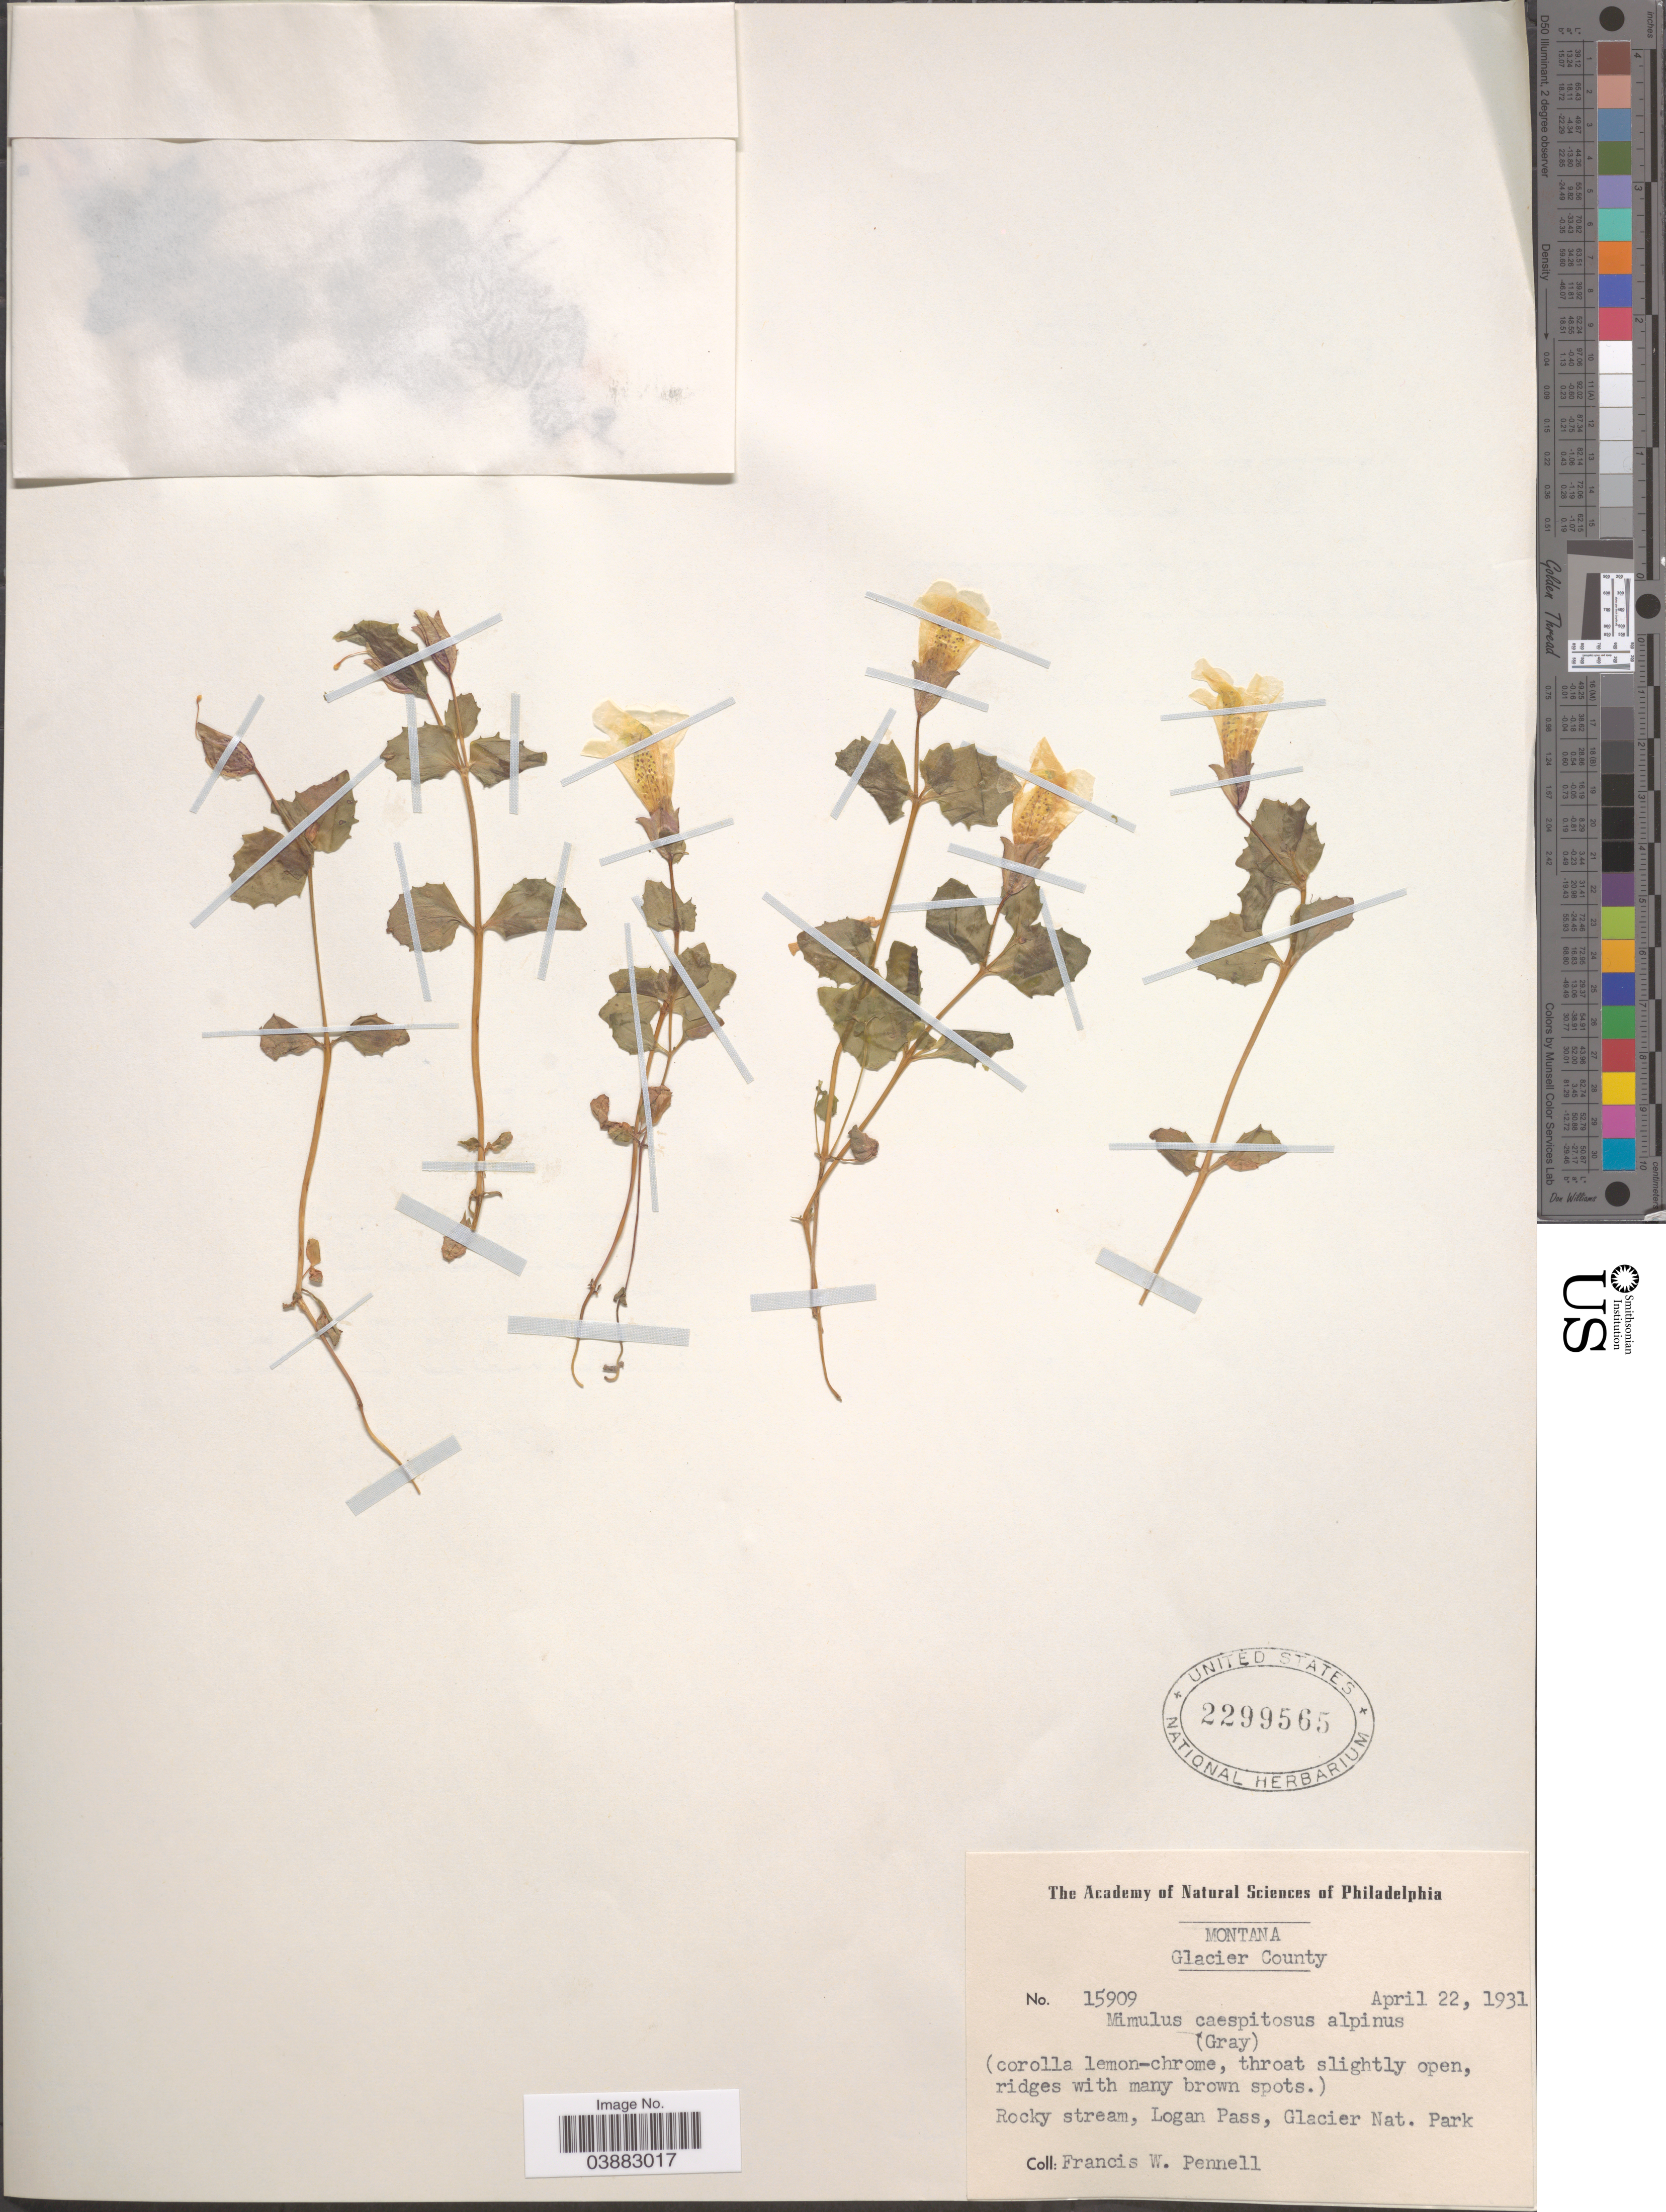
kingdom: Plantae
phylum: Tracheophyta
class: Magnoliopsida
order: Lamiales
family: Phrymaceae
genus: Mimulus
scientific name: Mimulus tilingii var. caespitosus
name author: (Greene) A.L. Grant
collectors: F. W. Pennell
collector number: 15909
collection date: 1931-04-22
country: United States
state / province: Montana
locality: Glacier County. Logan Pass, Glacier Nat. Park.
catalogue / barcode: US 2299565